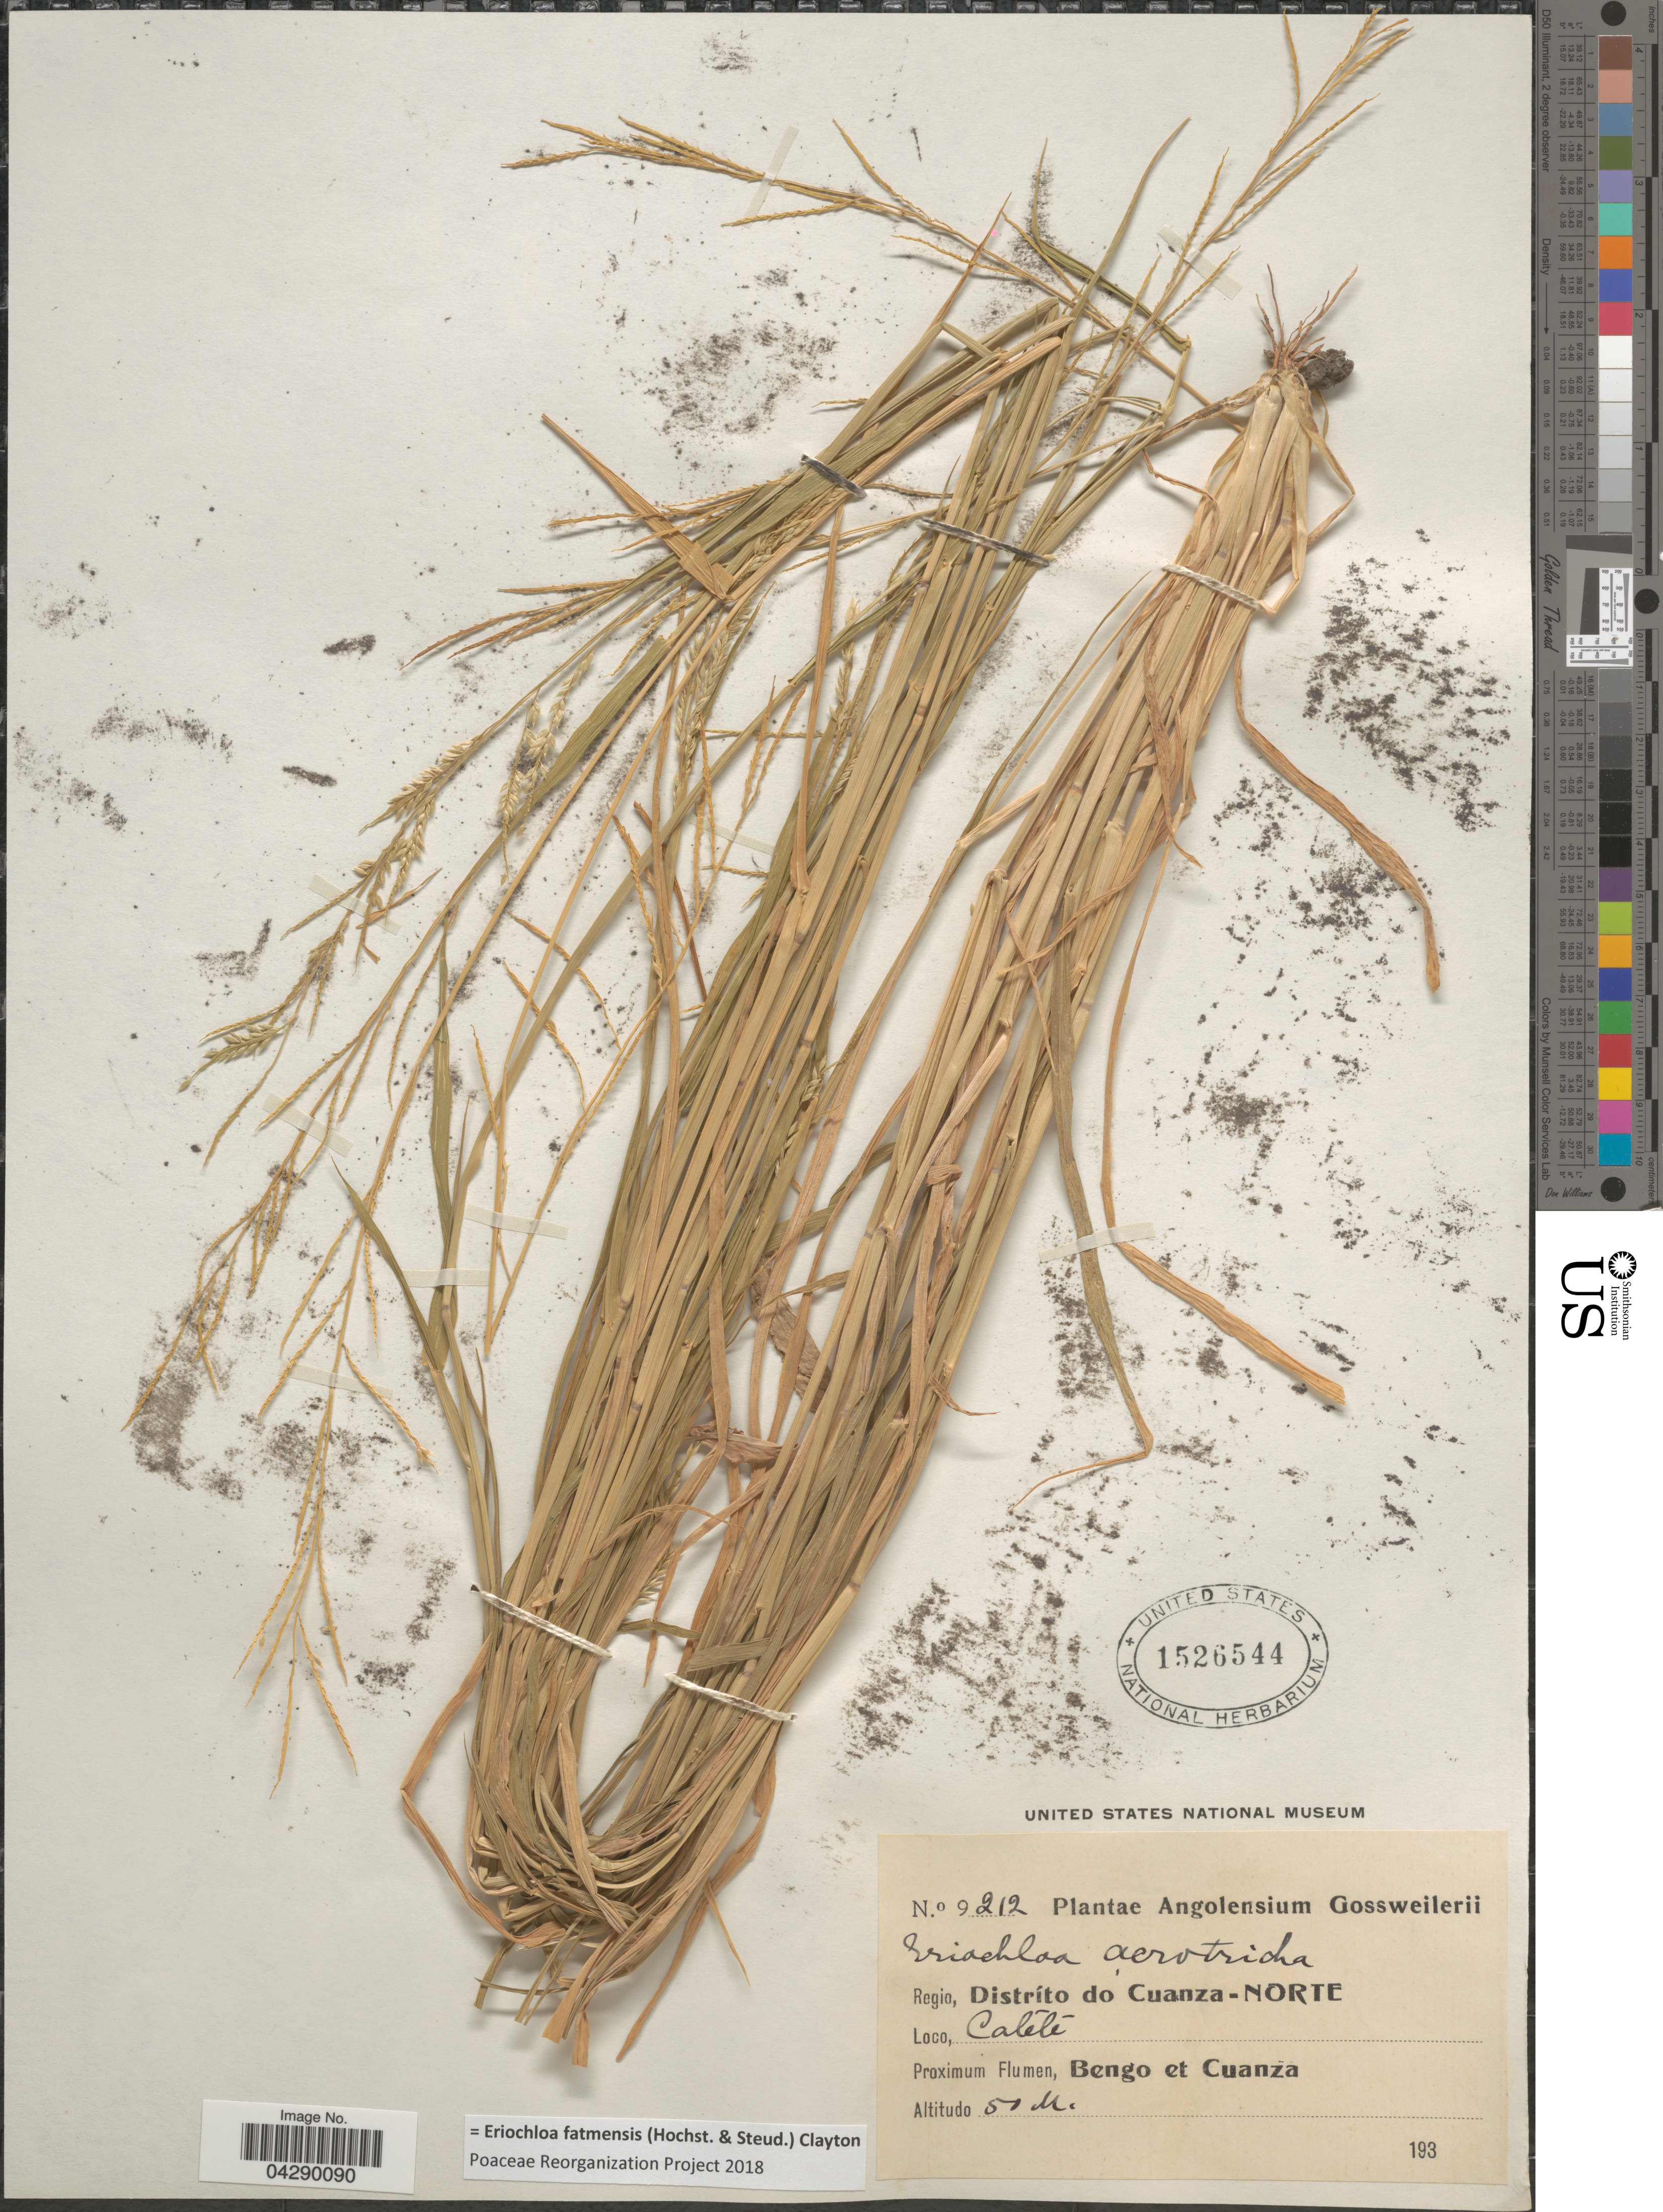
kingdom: Plantae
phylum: Tracheophyta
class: Liliopsida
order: Poales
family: Poaceae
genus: Eriochloa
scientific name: Eriochloa fatmensis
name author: (Hochst. & Steud.) Clayton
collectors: -. Gossweiler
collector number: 9212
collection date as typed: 193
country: Angola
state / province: Cuanza Norte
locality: Regio, Distríto do Cuanza-Norte. Catete. Proximum Flumen, Bengo et Cuanza.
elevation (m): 50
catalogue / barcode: US 1526544